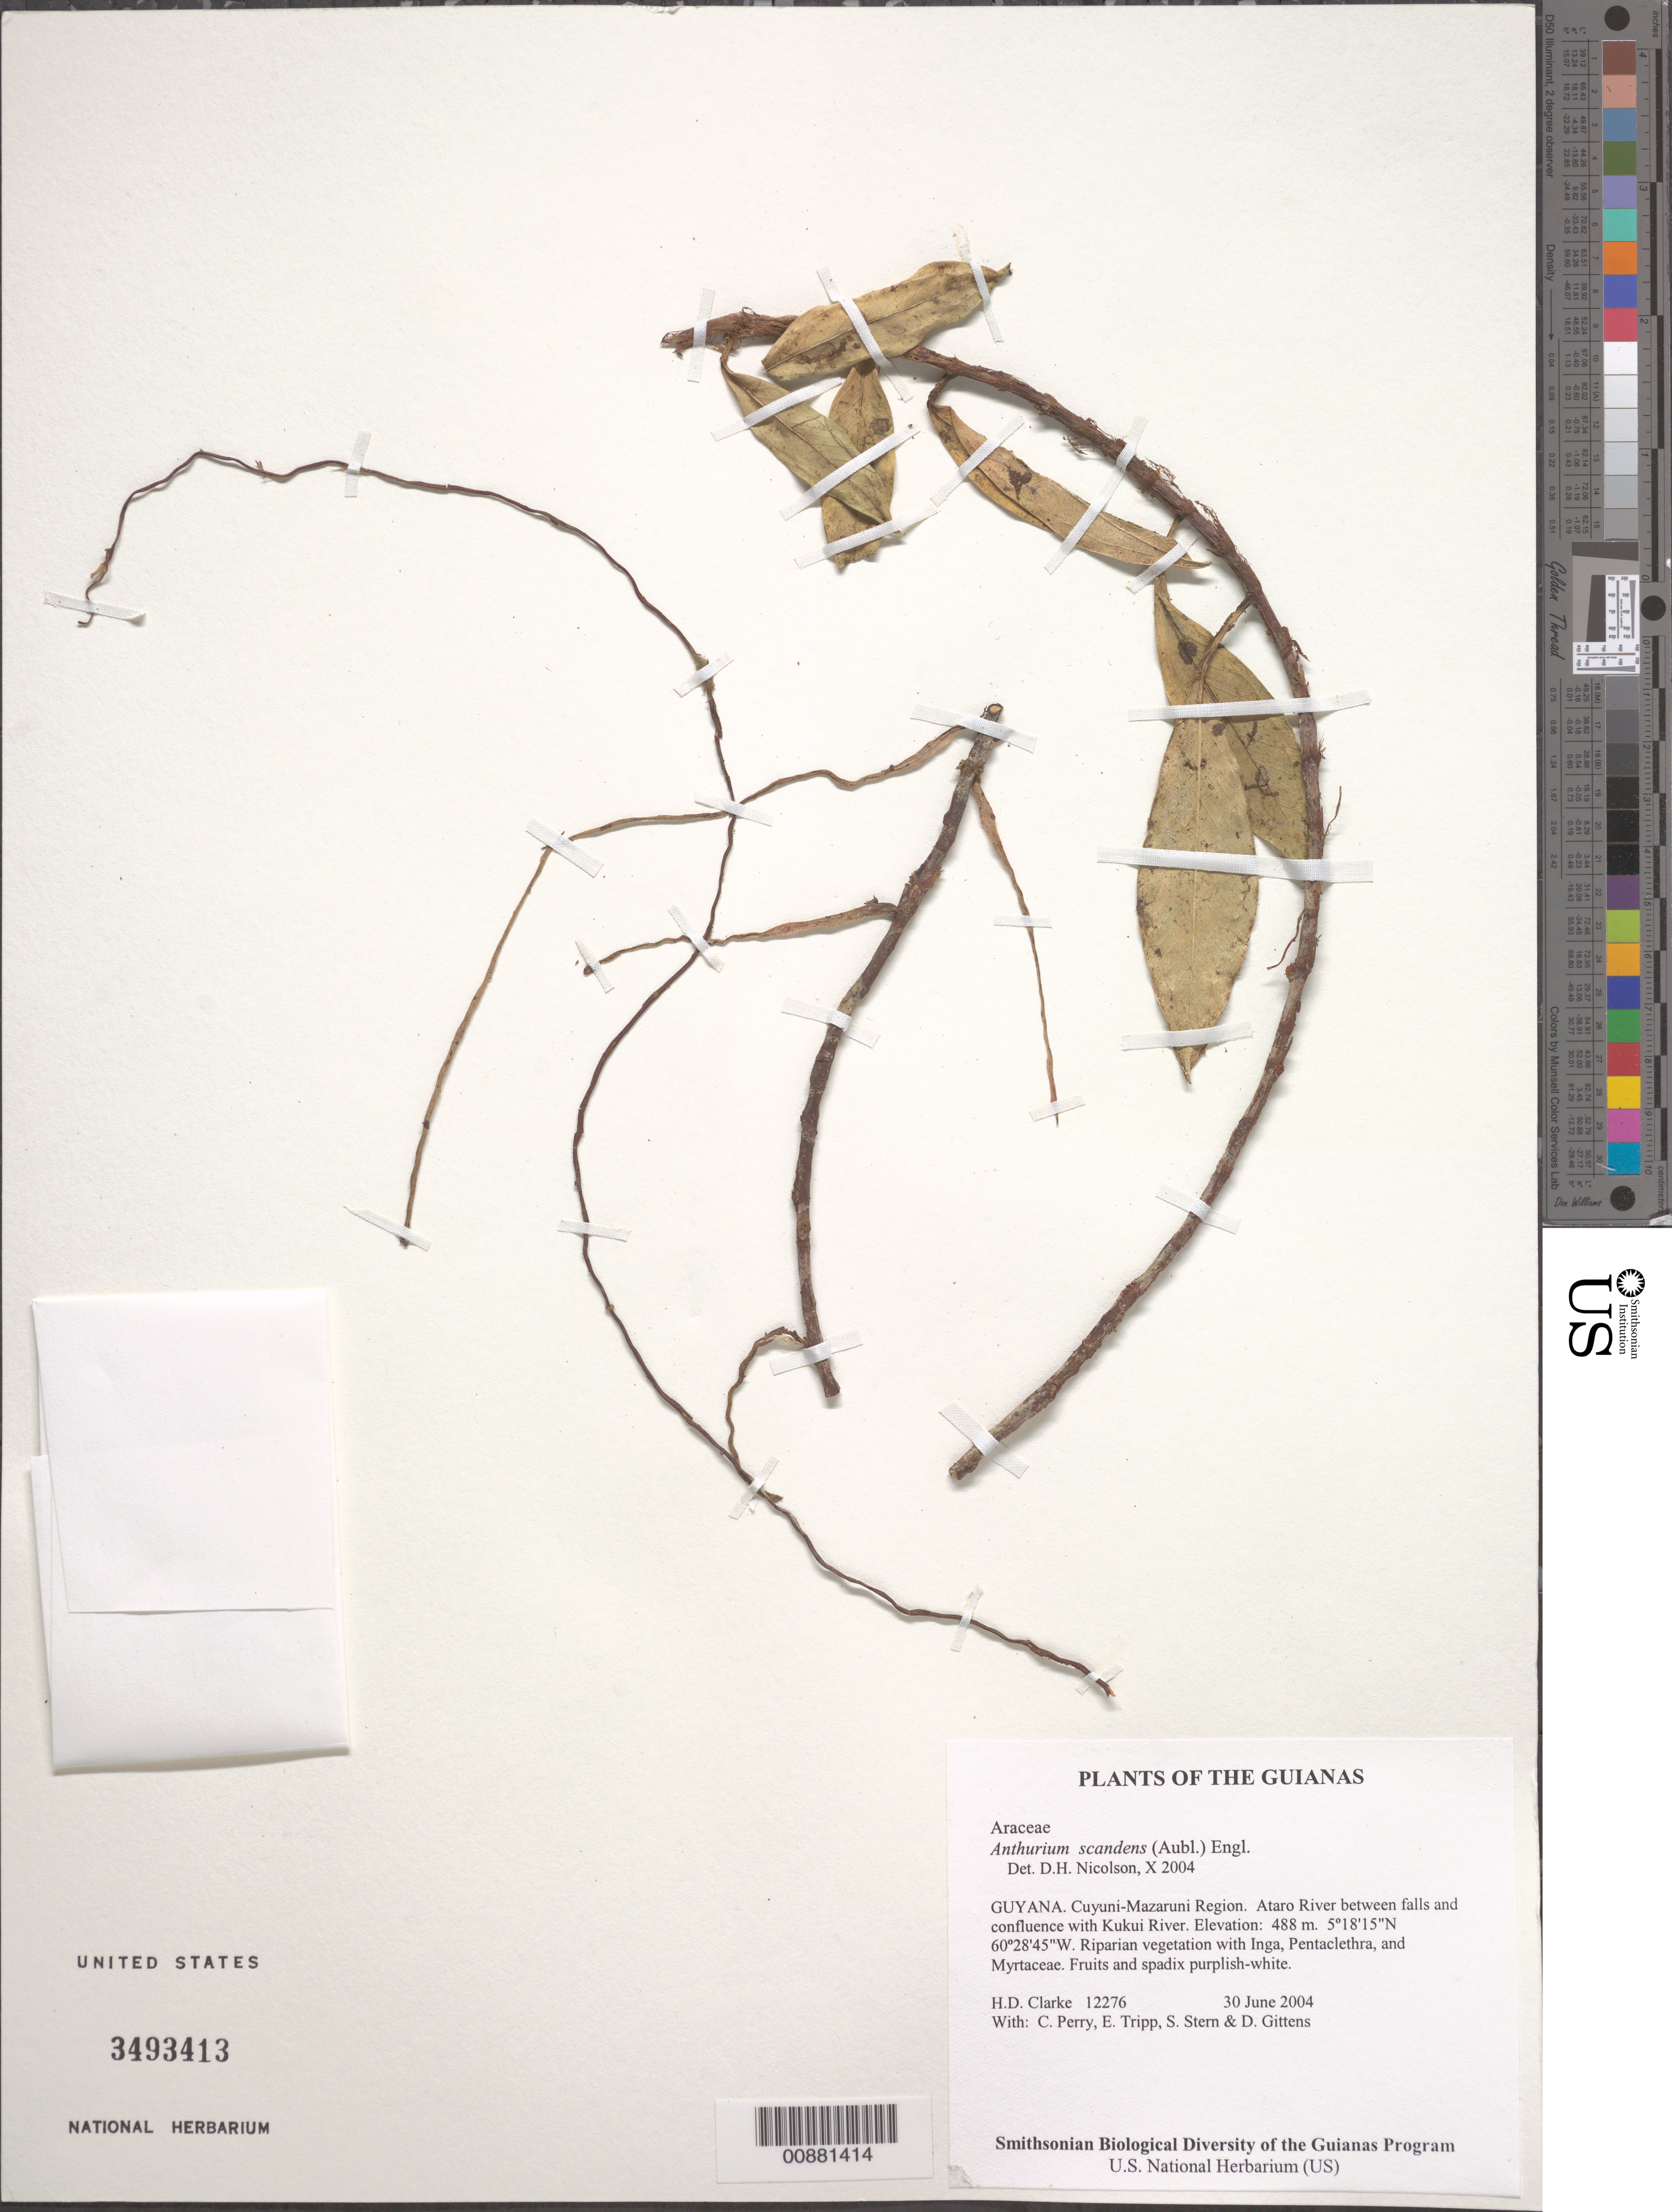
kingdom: Plantae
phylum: Tracheophyta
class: Liliopsida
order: Alismatales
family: Araceae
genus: Anthurium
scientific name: Anthurium scandens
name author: (Aubl.) Engl.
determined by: Nicolson, Dan H.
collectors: H. D. Clarke, C. Perry, E. Tripp, S. R. Stern & D. Gittens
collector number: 12276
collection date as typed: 30 June 2004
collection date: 2004-06-30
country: Guyana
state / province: Cuyuni-Mazaruni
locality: Ataro River between falls and confluence with Kukui River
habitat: Riparian vegetation with Inga, Pentaclethra, and Myrtaceae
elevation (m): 488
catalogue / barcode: US 3493413